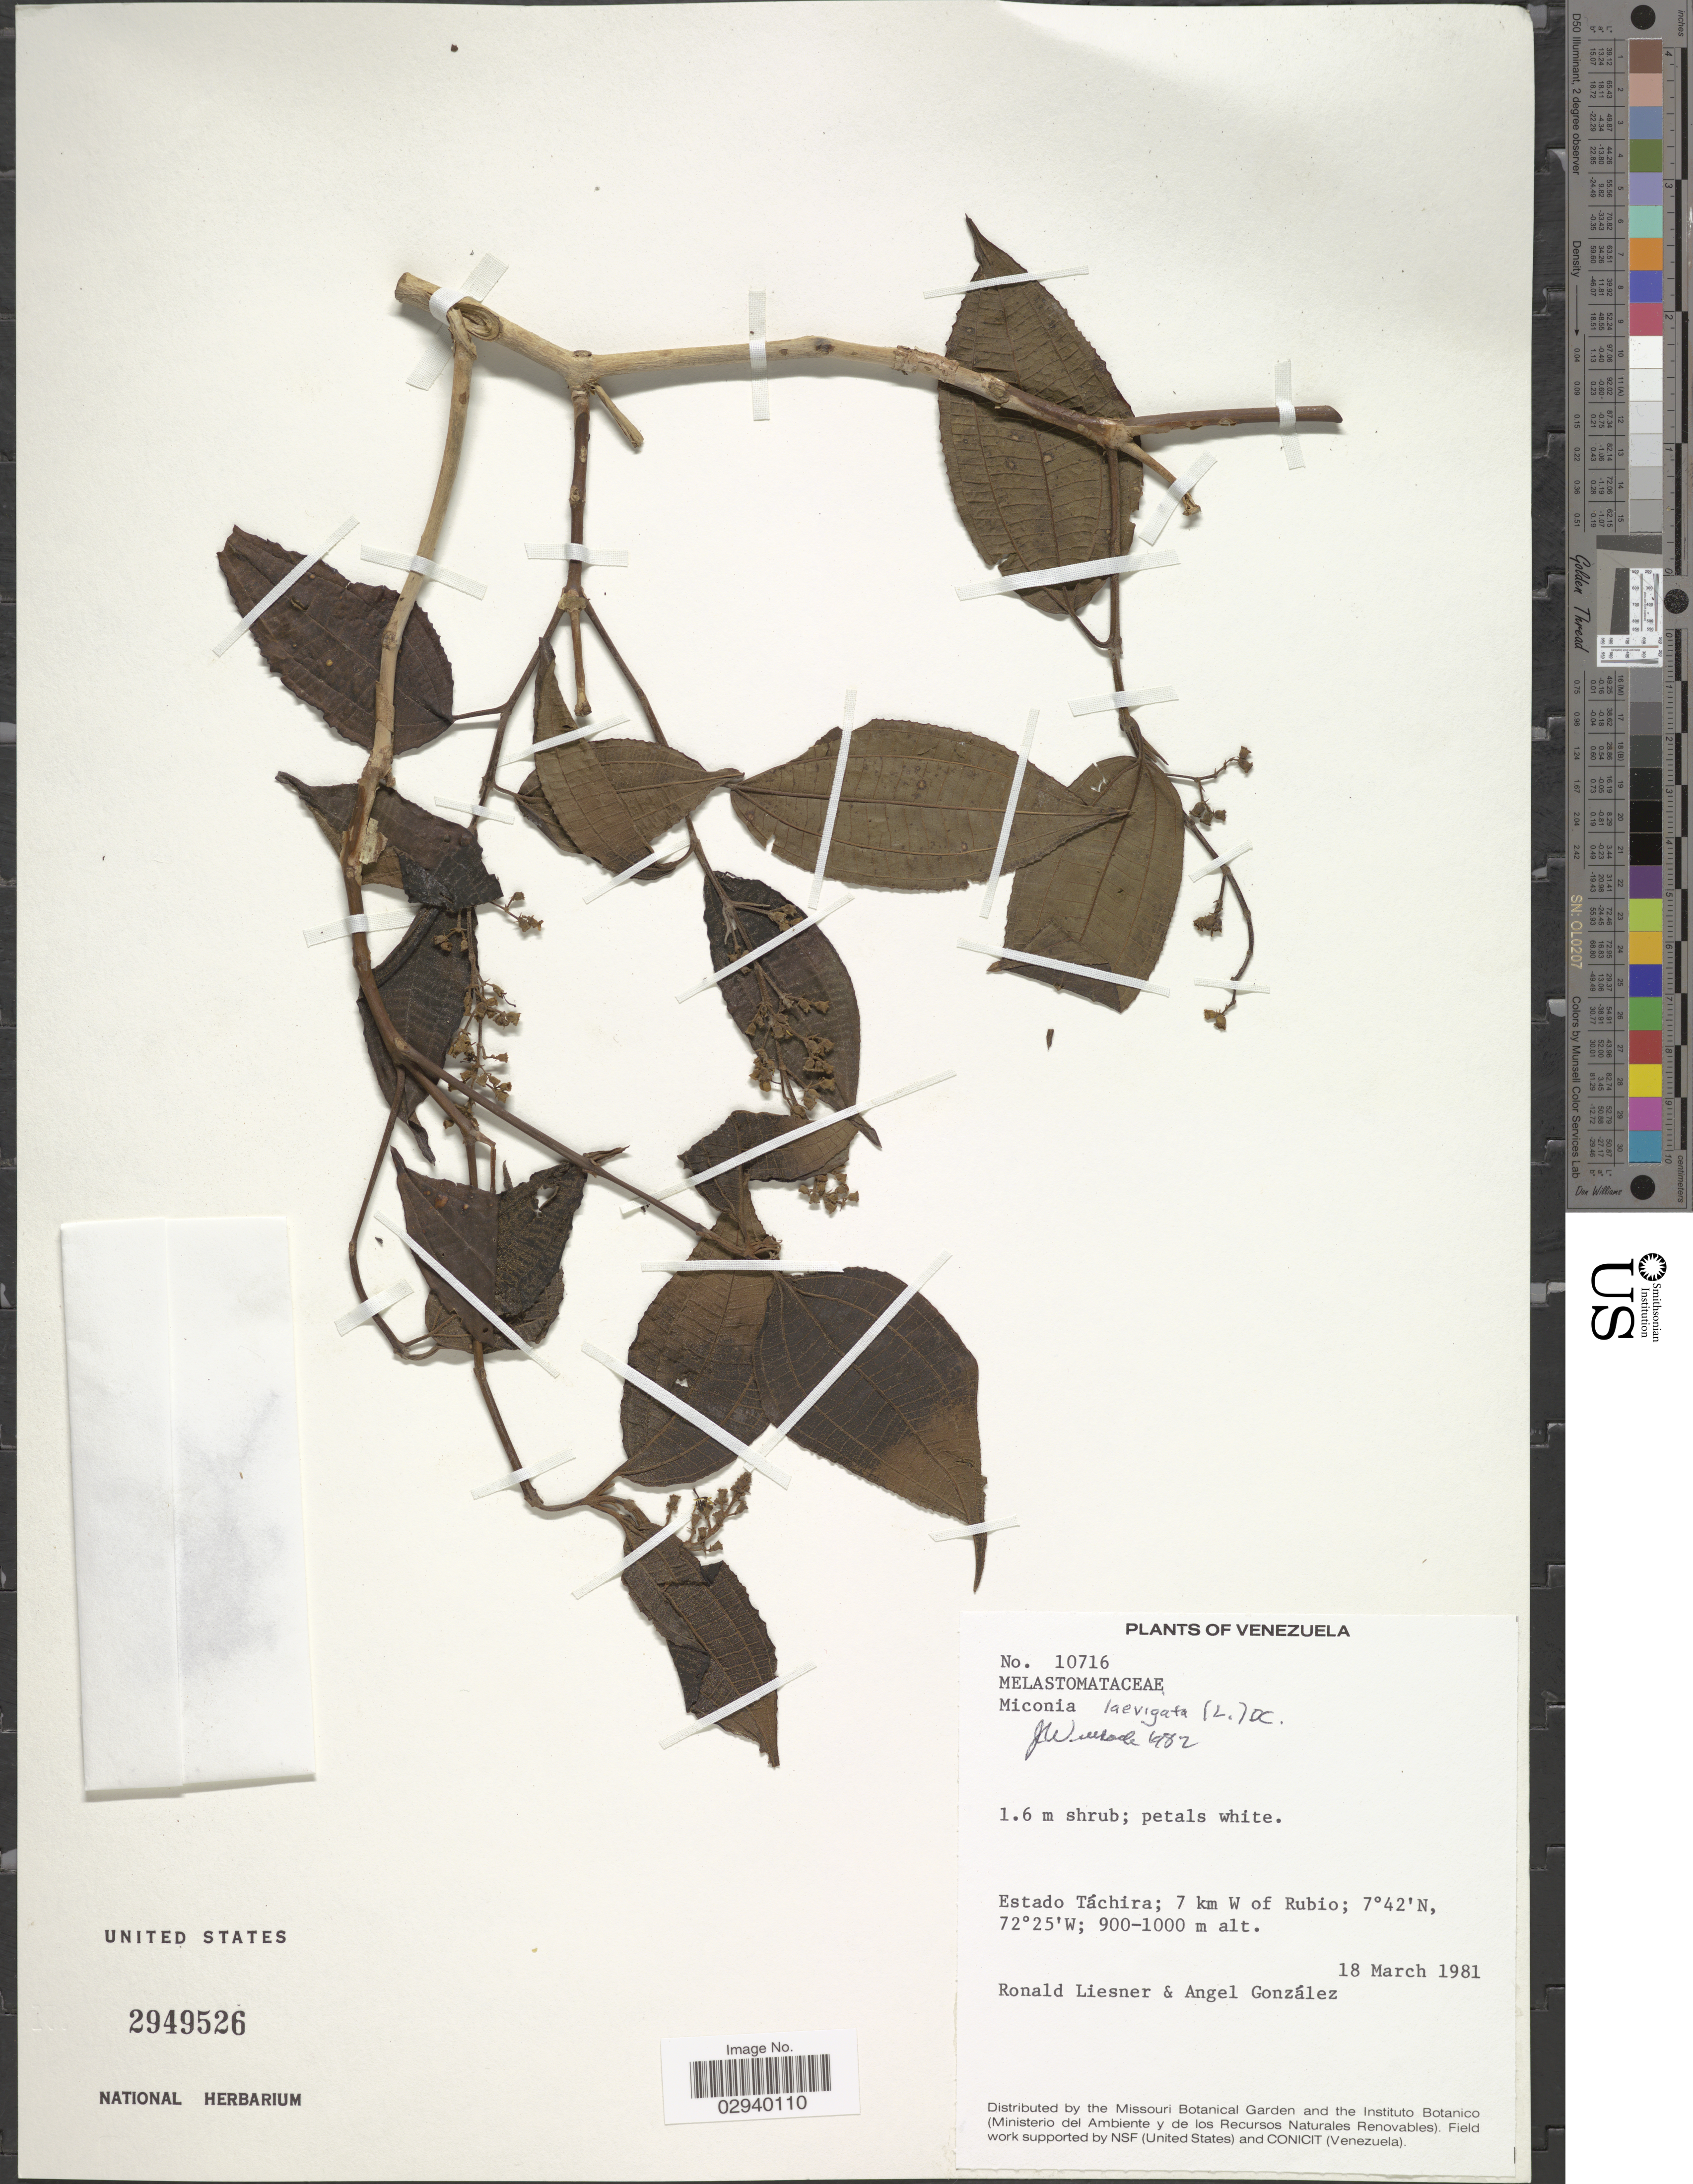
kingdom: Plantae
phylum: Tracheophyta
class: Magnoliopsida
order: Myrtales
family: Melastomataceae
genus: Miconia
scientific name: Miconia laevigata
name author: (L.) D. Don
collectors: R. L. Liesner & A. C. González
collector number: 10716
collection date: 1981-03-18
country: Venezuela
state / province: Tachira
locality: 7 km W of Rubio.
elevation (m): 900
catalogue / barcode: US 2949526